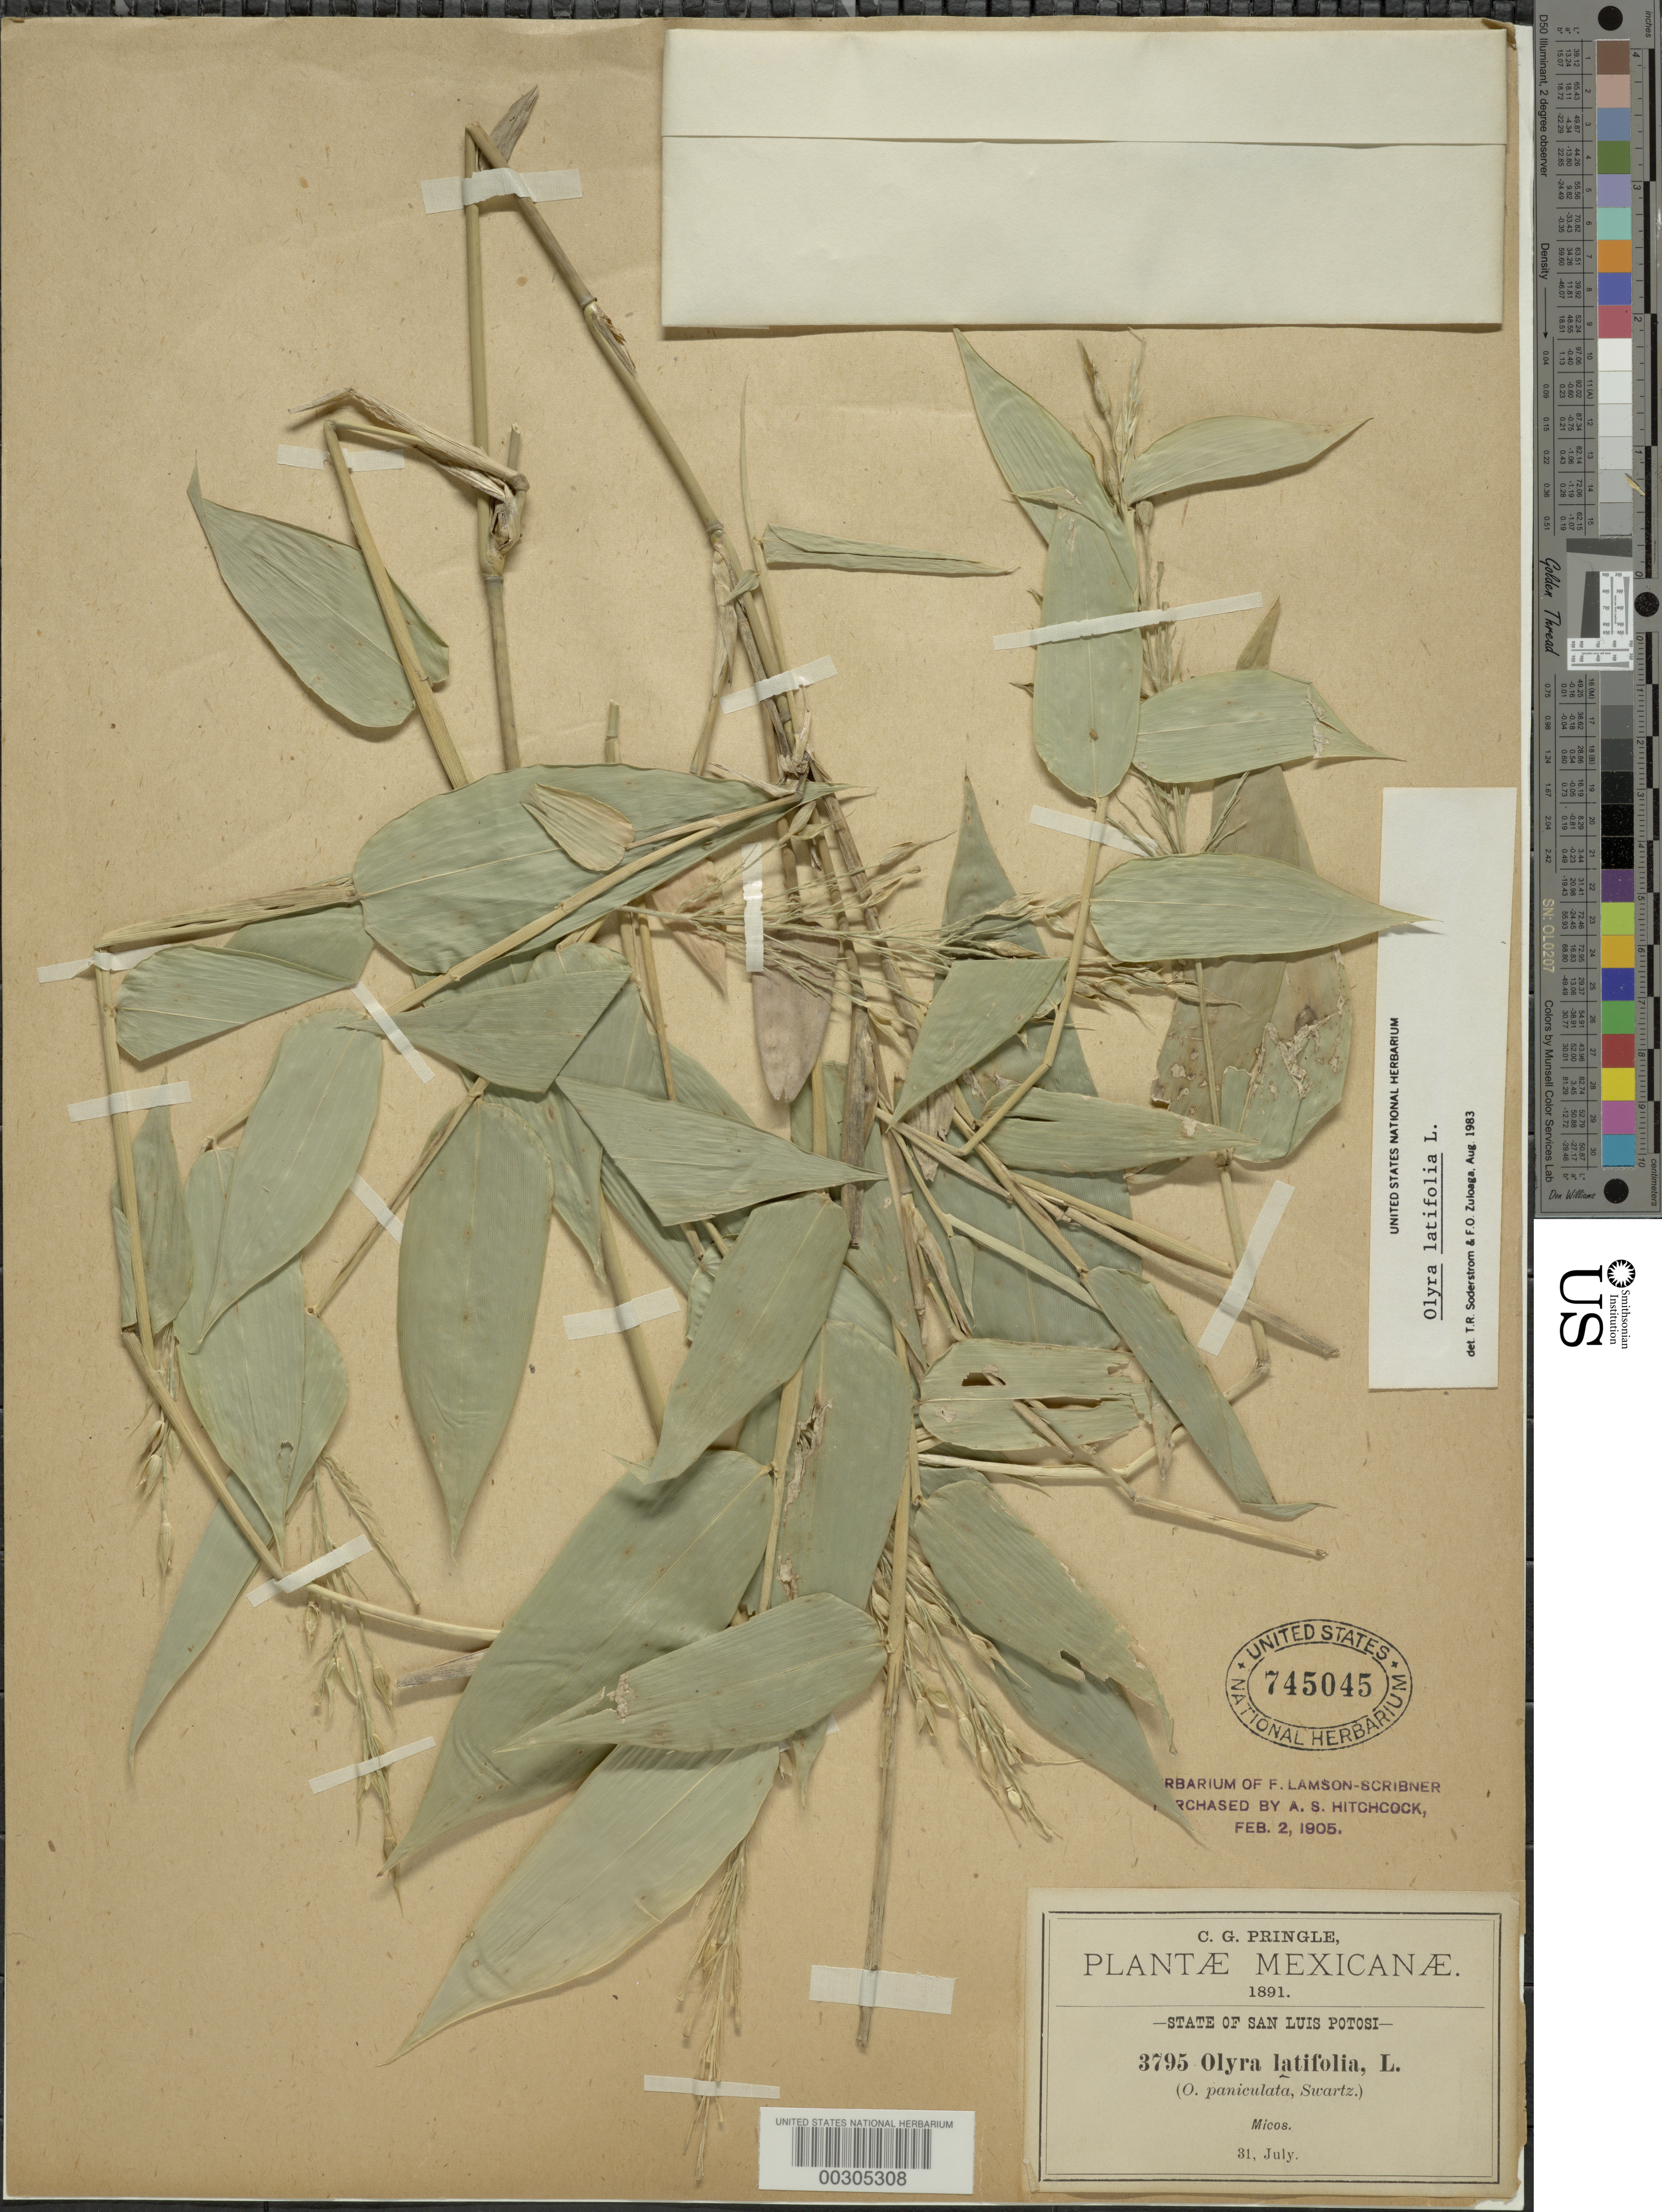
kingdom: Plantae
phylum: Tracheophyta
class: Liliopsida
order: Poales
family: Poaceae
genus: Olyra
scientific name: Olyra latifolia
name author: L.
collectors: C. G. Pringle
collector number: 3795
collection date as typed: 31 Jul 1891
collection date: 1891-07-31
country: Mexico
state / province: San Luis Potosí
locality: Micos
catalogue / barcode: US 745045